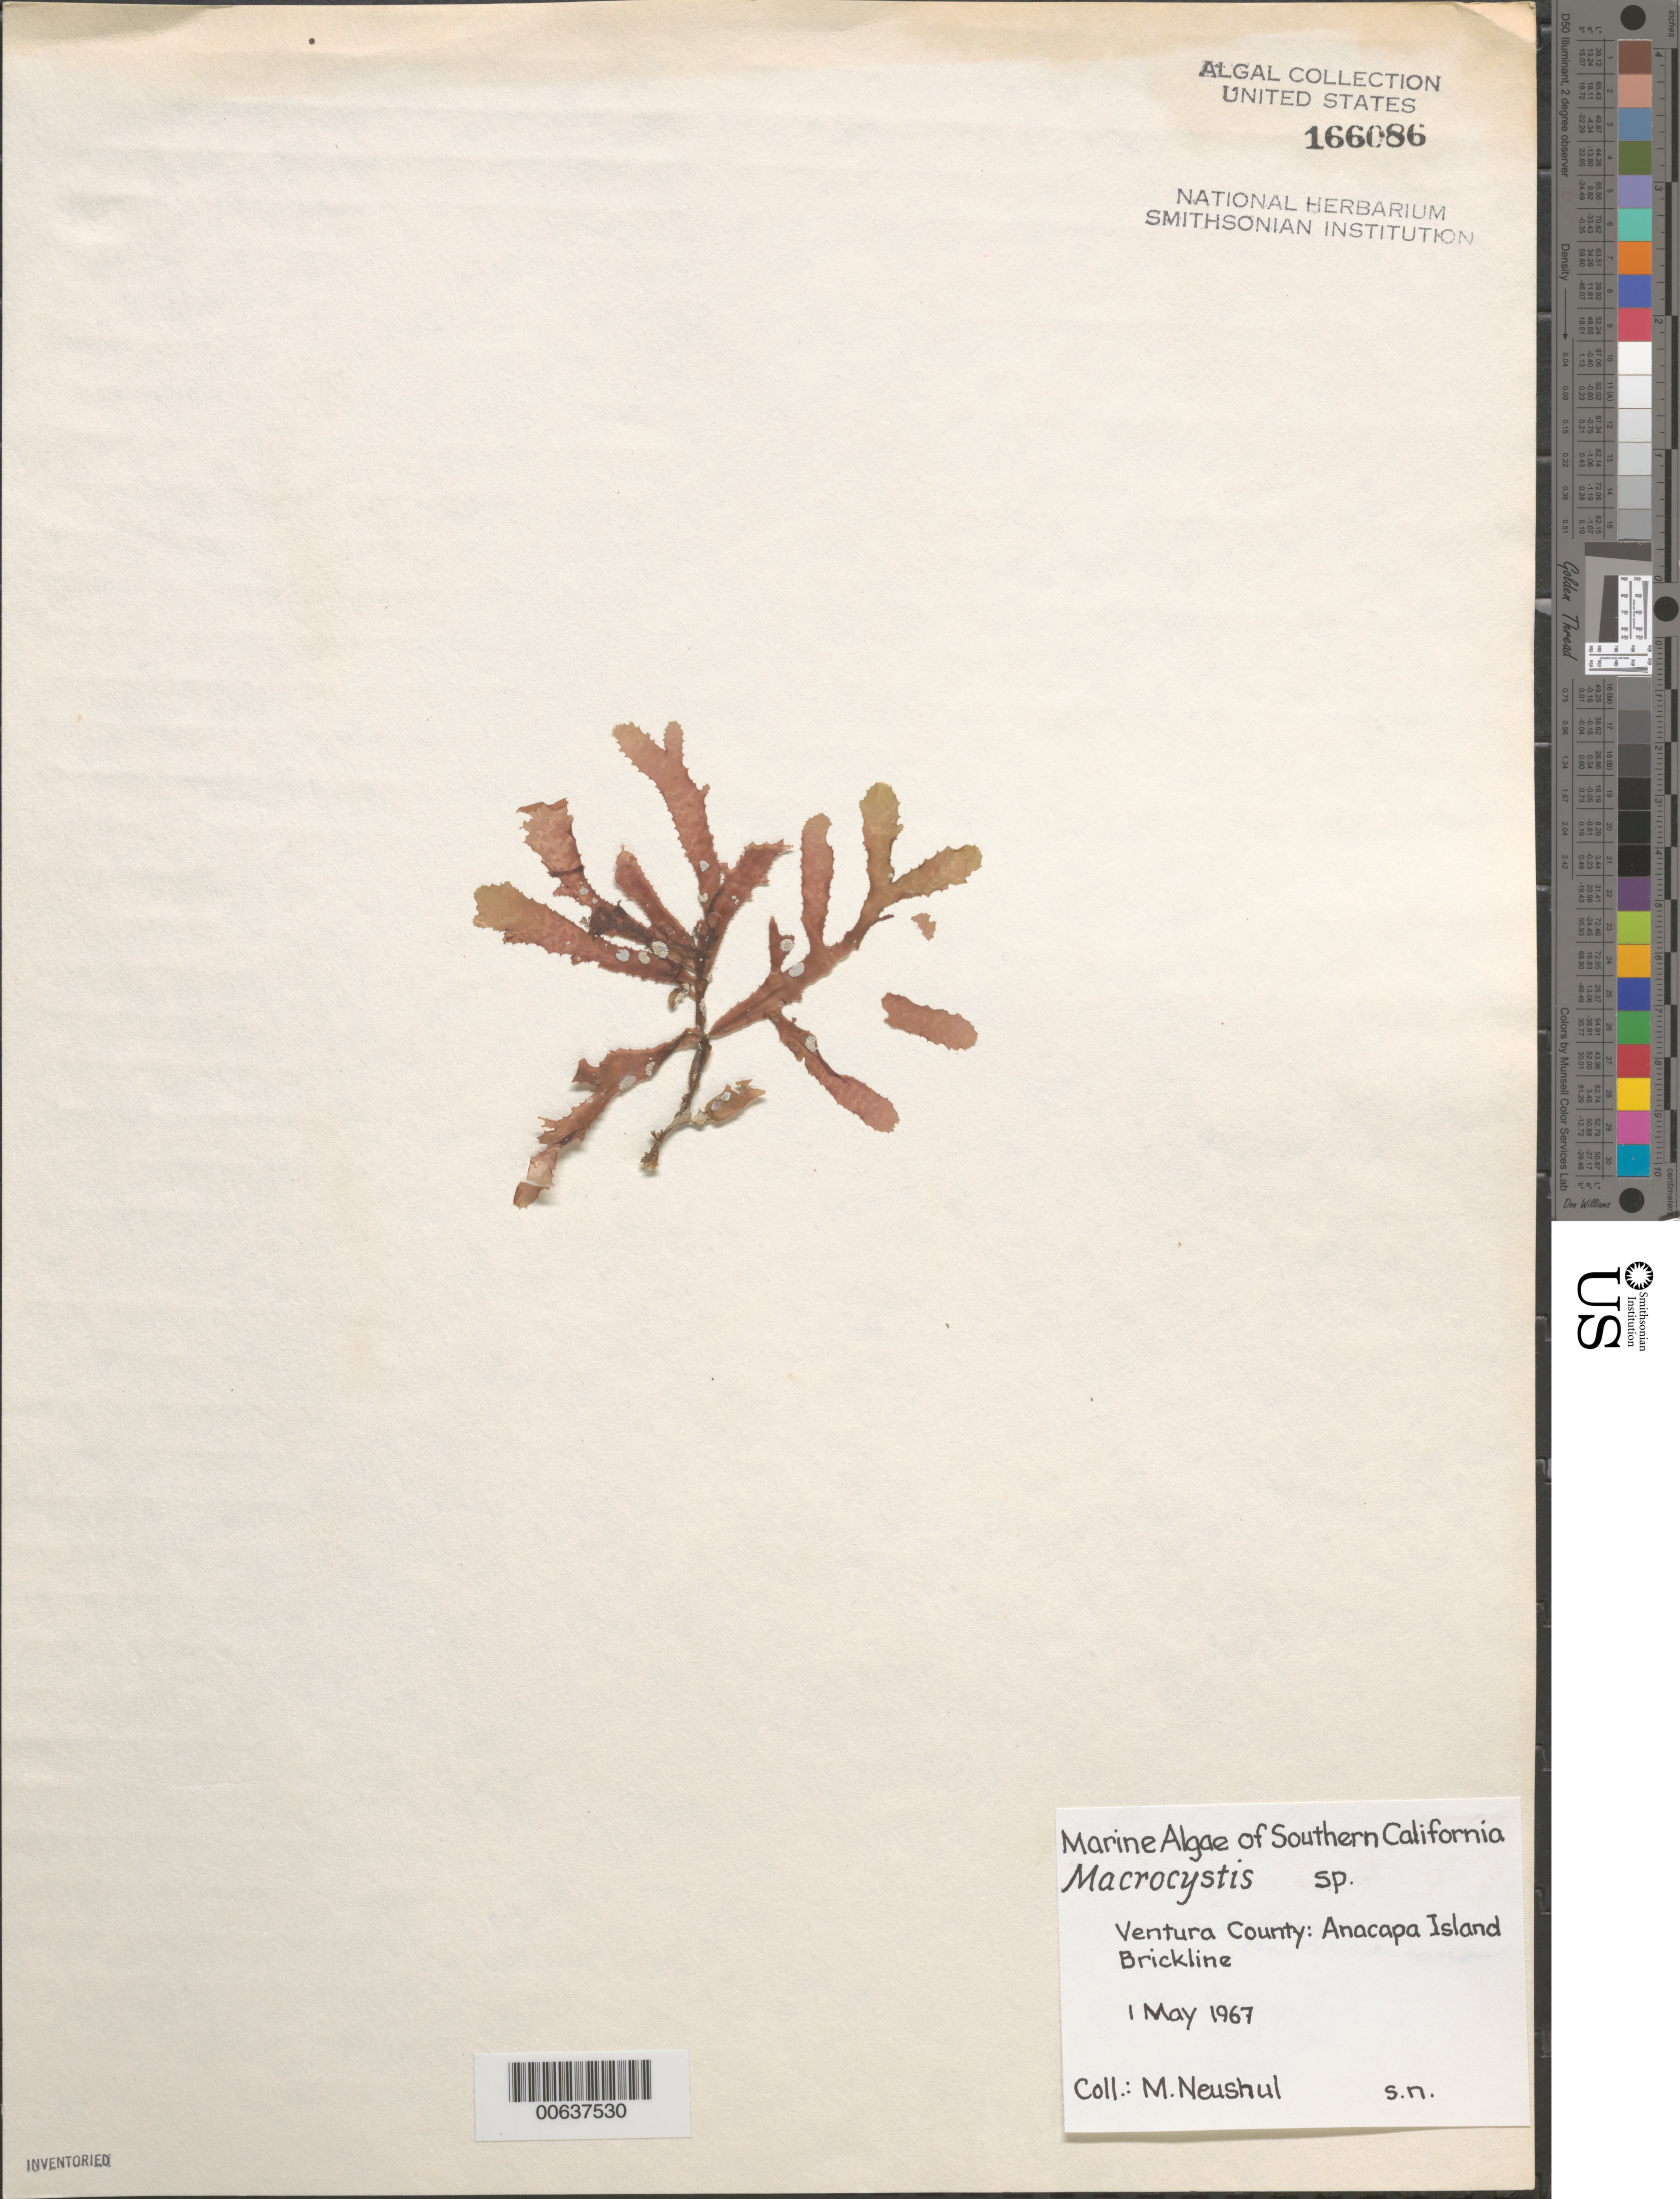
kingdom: Chromista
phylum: Ochrophyta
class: Phaeophyceae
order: Laminariales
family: Laminariaceae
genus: Macrocystis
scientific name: Macrocystis sp.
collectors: M. Neushul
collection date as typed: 01 May 1967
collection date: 1967-05-01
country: United States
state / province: California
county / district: Ventura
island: Anacapa Island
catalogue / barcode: US 166086